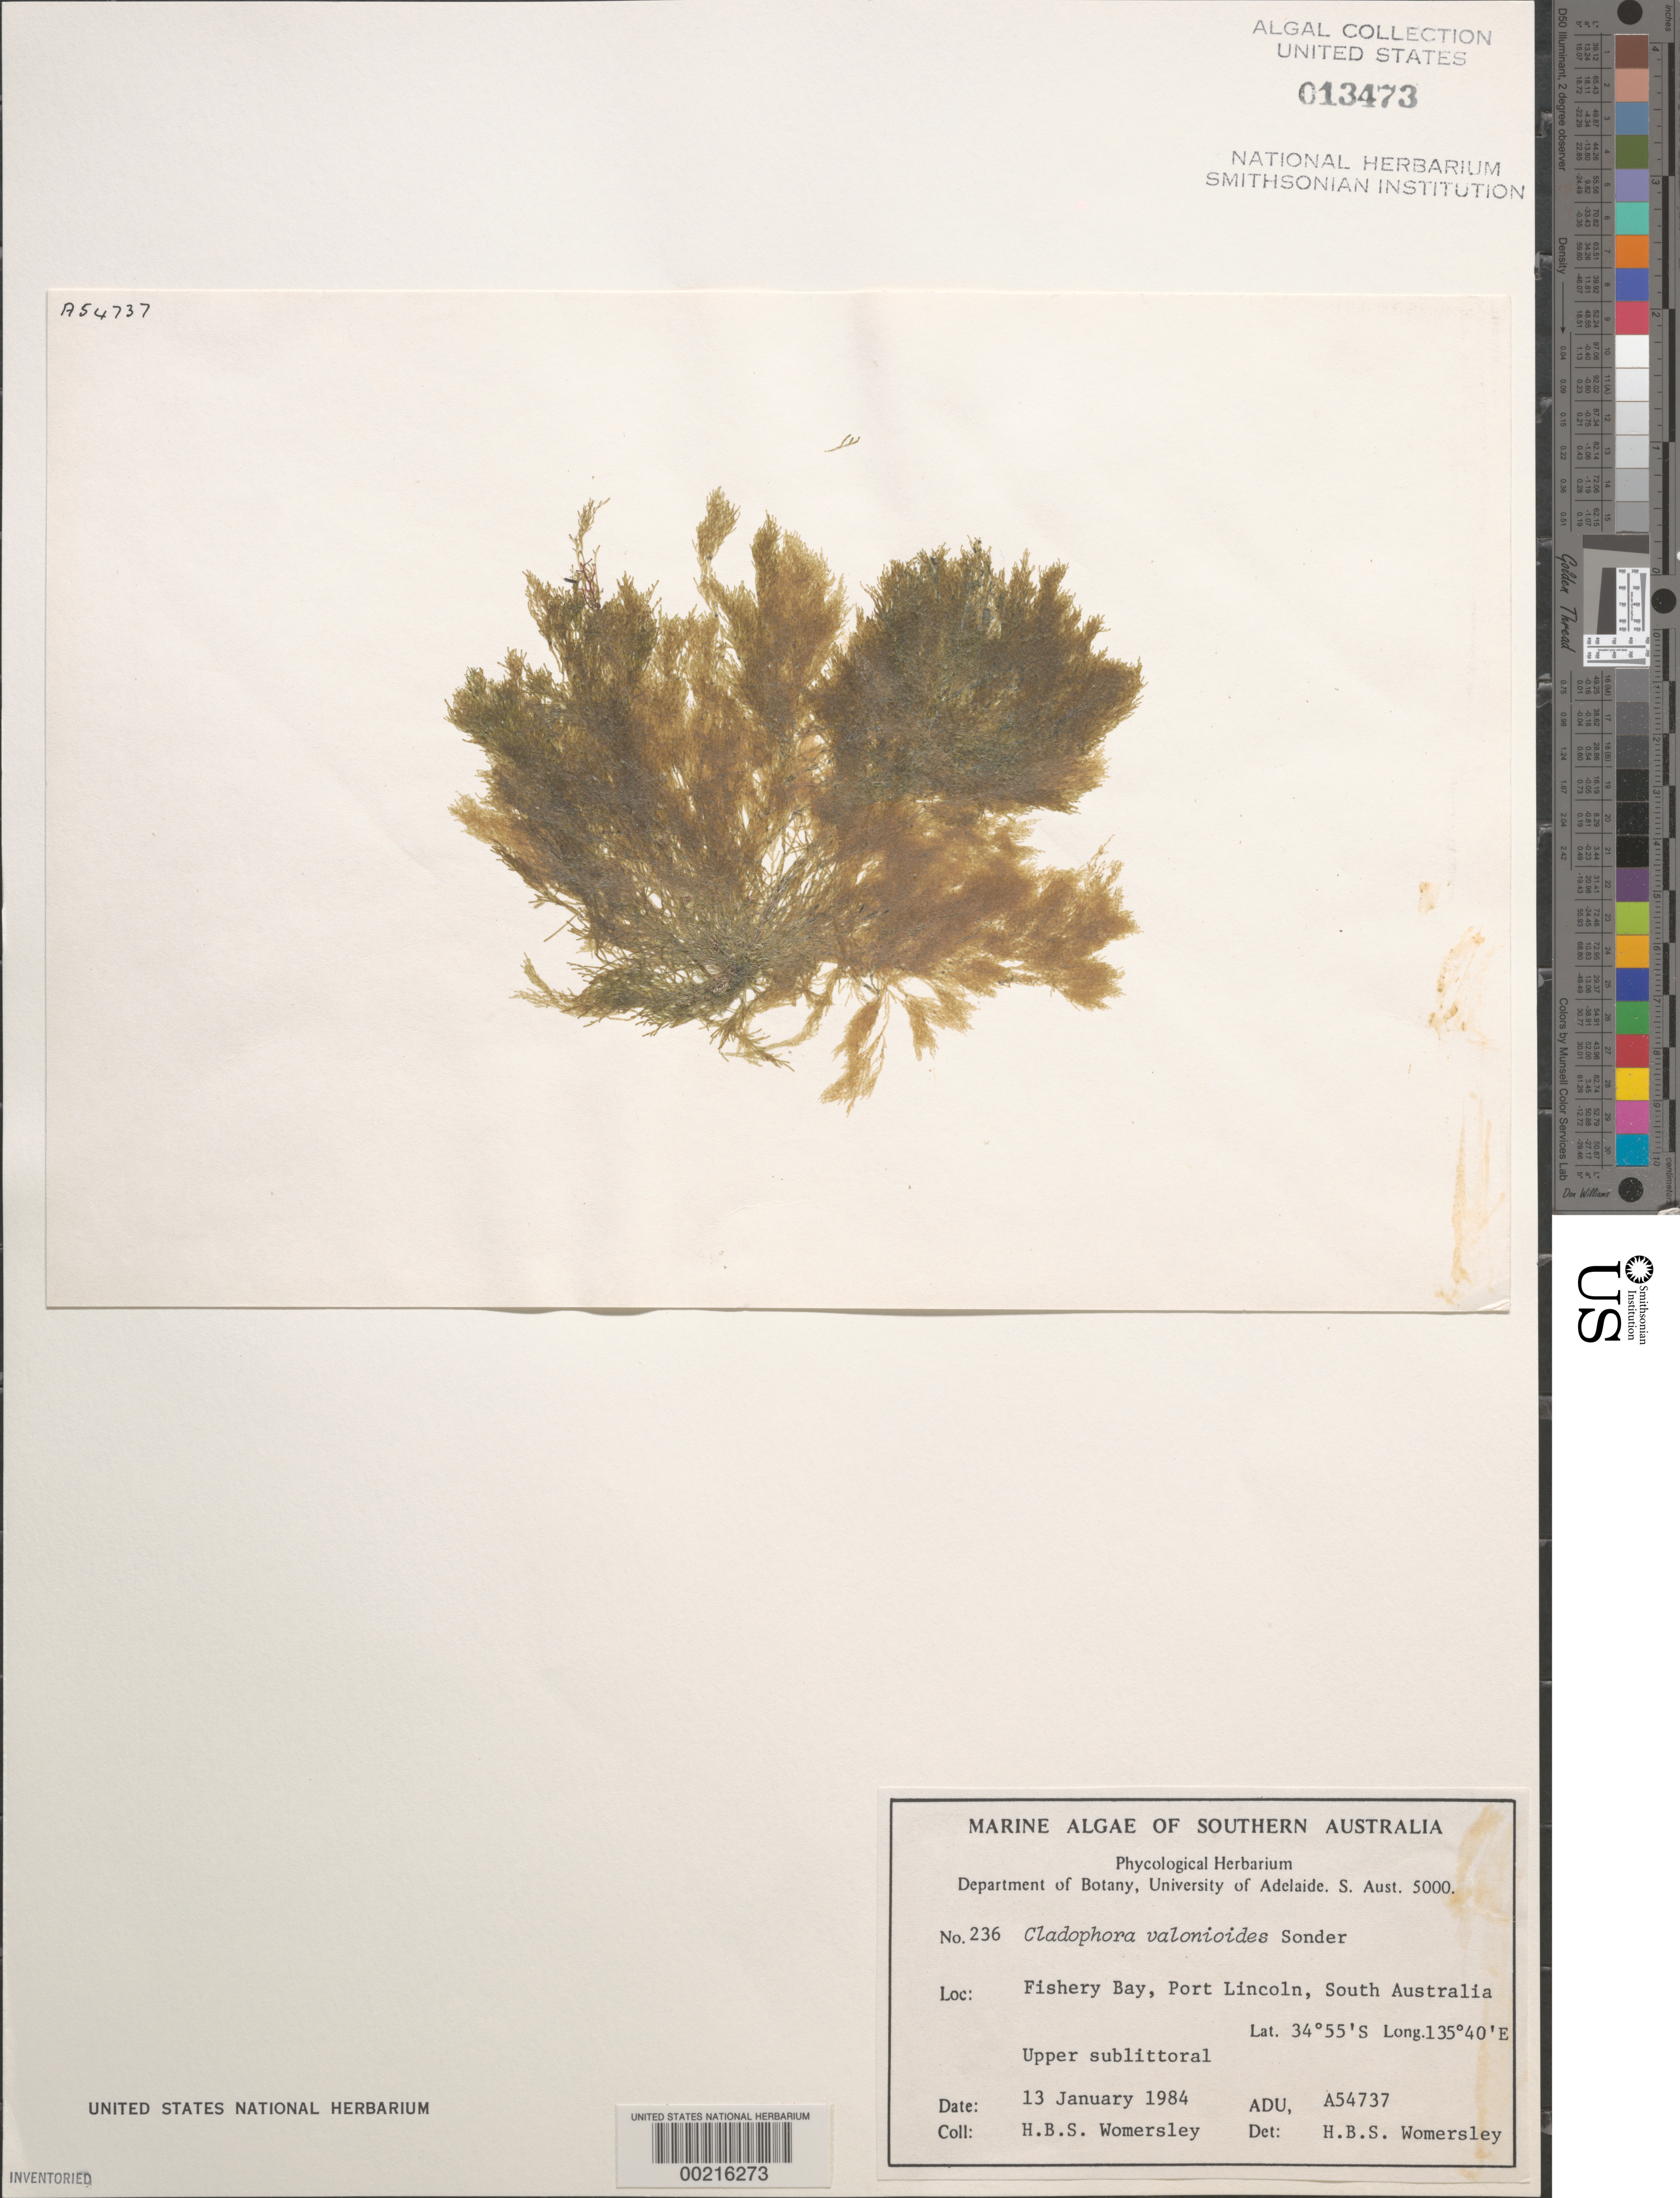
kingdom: Plantae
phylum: Chlorophyta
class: Ulvophyceae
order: Cladophorales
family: Cladophoraceae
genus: Cladophora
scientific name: Cladophora valonioides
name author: Sond.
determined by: Womersley, H. B. S.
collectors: H. B. S. Womersley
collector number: ADU A54737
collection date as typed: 13 Jan 1984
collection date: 1984-01-13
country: Australia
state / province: South Australia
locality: Fishery bay, port lincoln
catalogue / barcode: US 13473